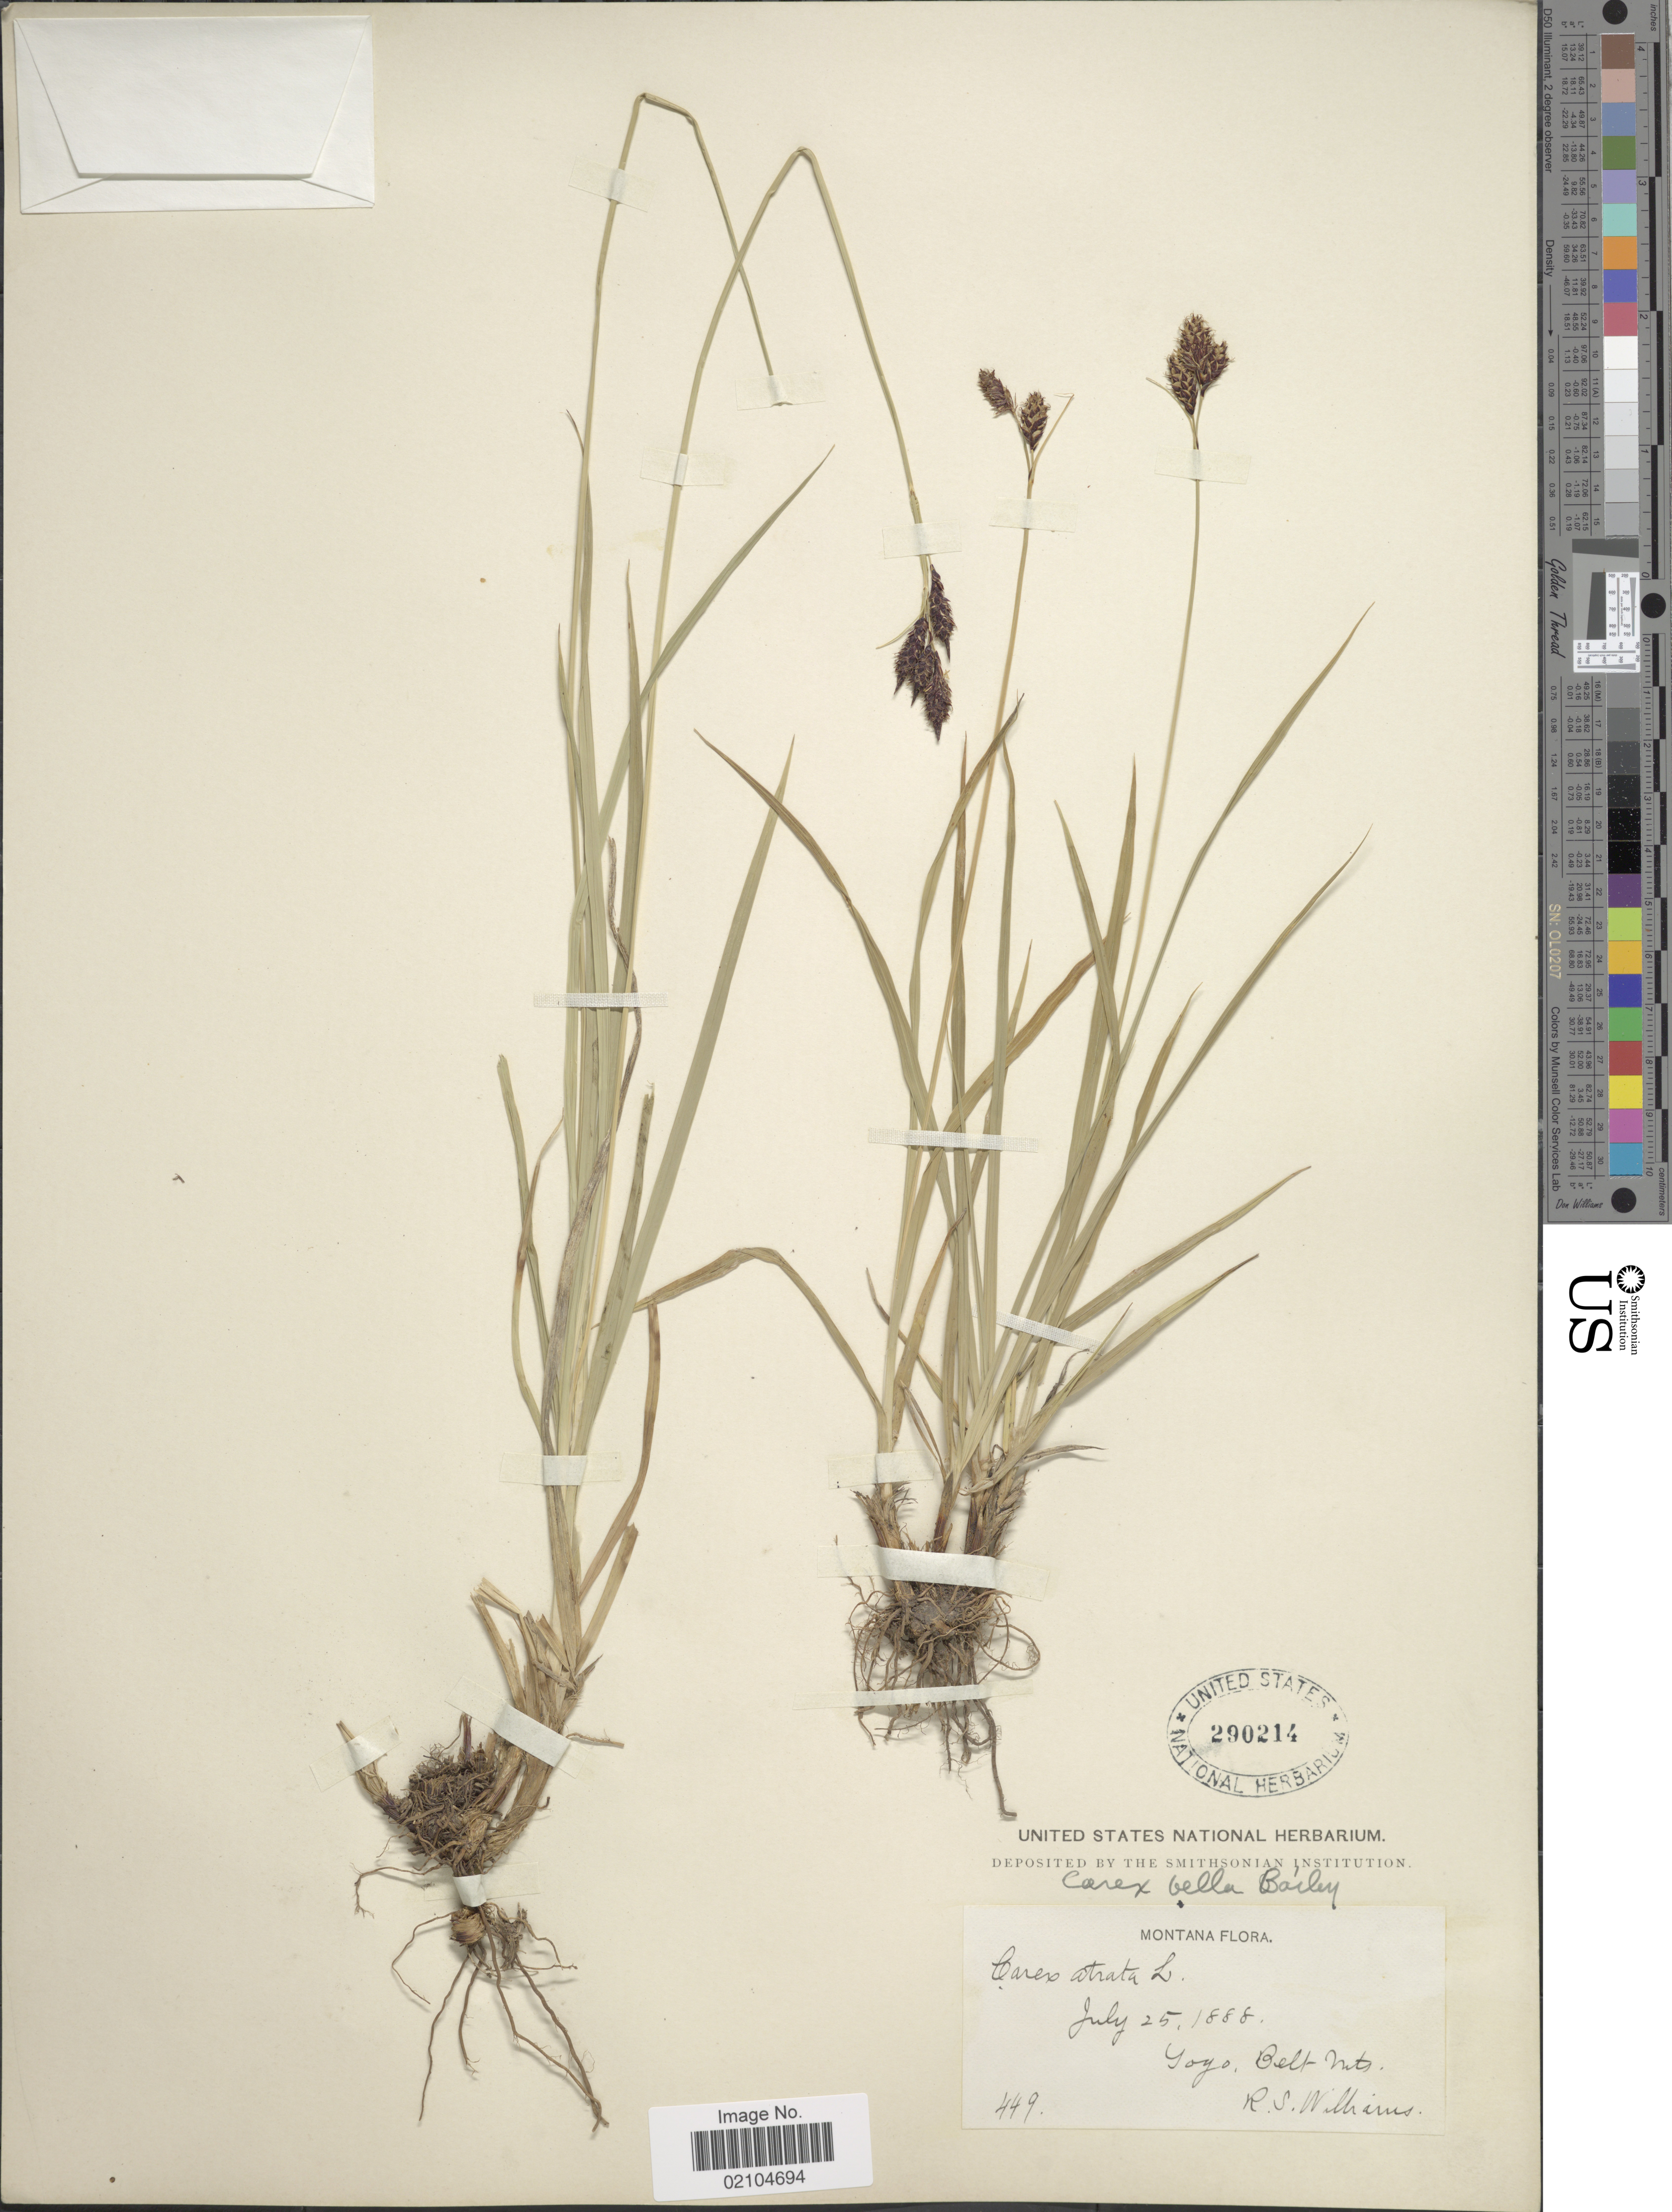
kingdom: Plantae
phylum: Tracheophyta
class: Liliopsida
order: Poales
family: Cyperaceae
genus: Carex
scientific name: Carex bella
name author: L.H. Bailey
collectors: R. S. Williams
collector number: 449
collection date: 1888-07-25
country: United States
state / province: Montana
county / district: Judith Basin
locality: Yogo, Belt Mts.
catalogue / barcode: US 290214